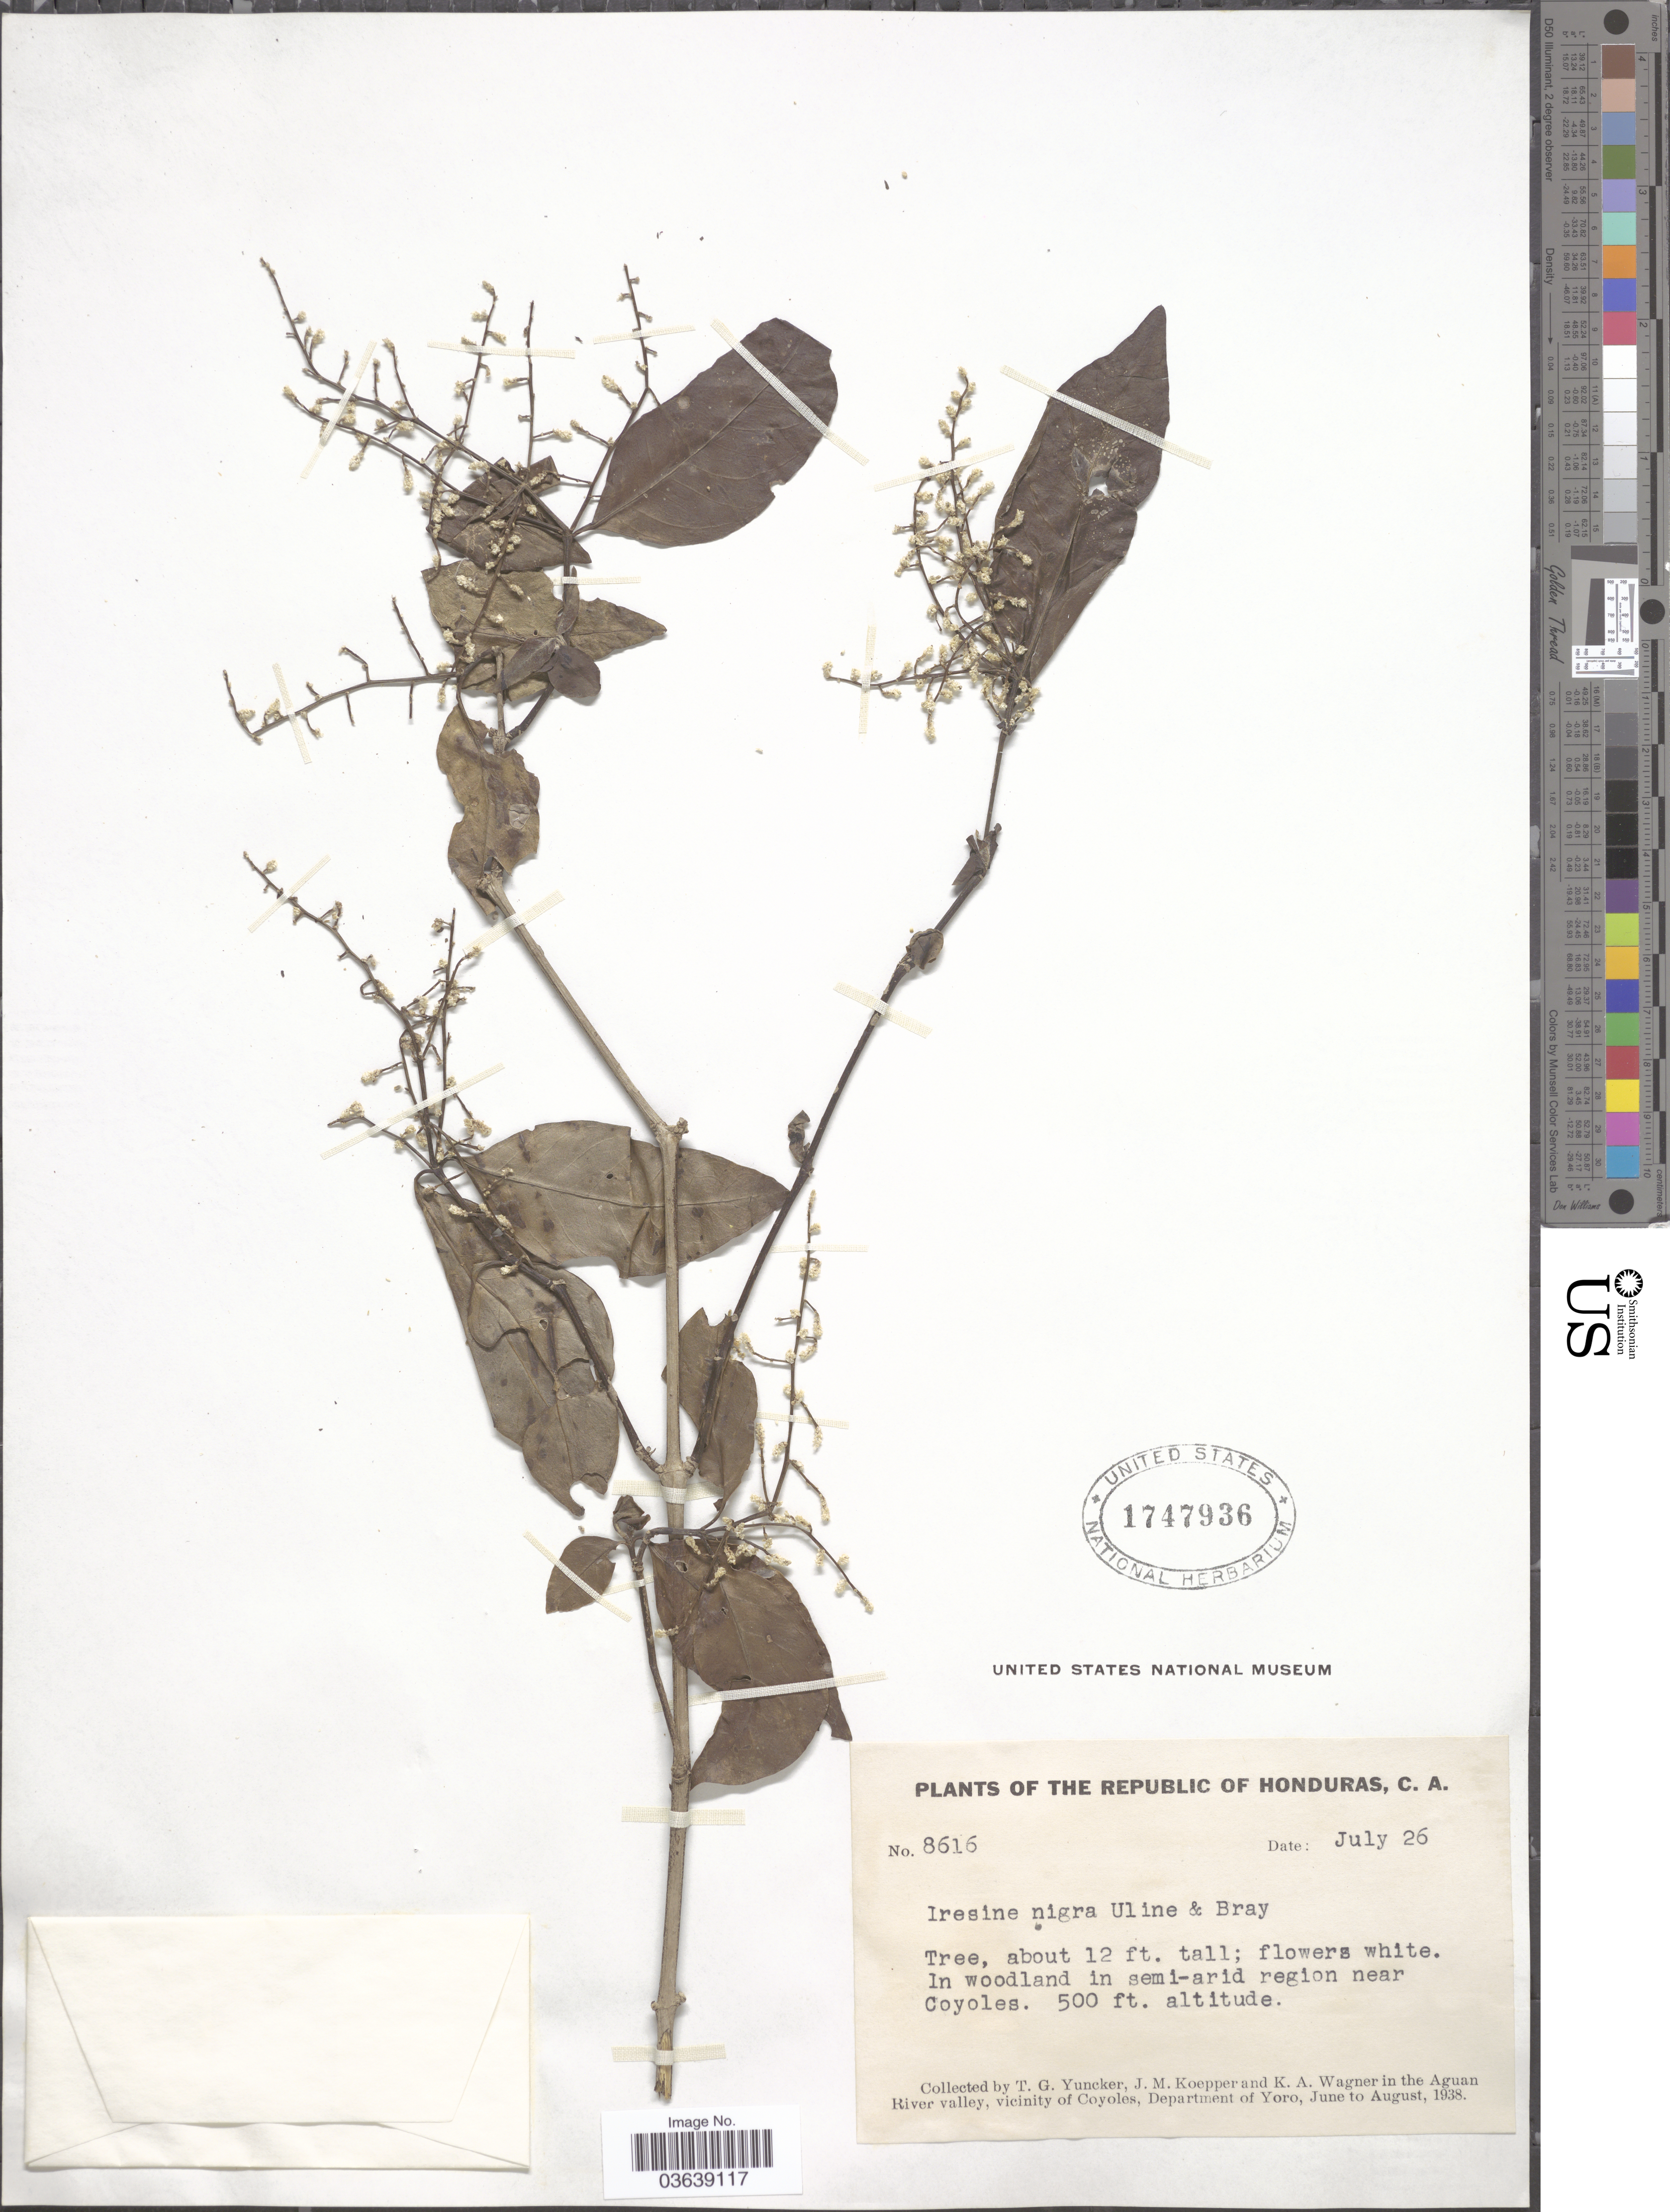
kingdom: Plantae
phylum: Tracheophyta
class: Magnoliopsida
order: Caryophyllales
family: Amaranthaceae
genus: Iresine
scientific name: Iresine nigra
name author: Uline & W.L. Bray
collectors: T. G. Yuncker, J. M. Koepper & K. A. Wagner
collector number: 8616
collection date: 1938-07-26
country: Honduras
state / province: Yoro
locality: Region near Coyoles. In the Aguan River valley, vicinity of Coyoles, Department of Yoro.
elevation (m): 152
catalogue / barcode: US 1747936